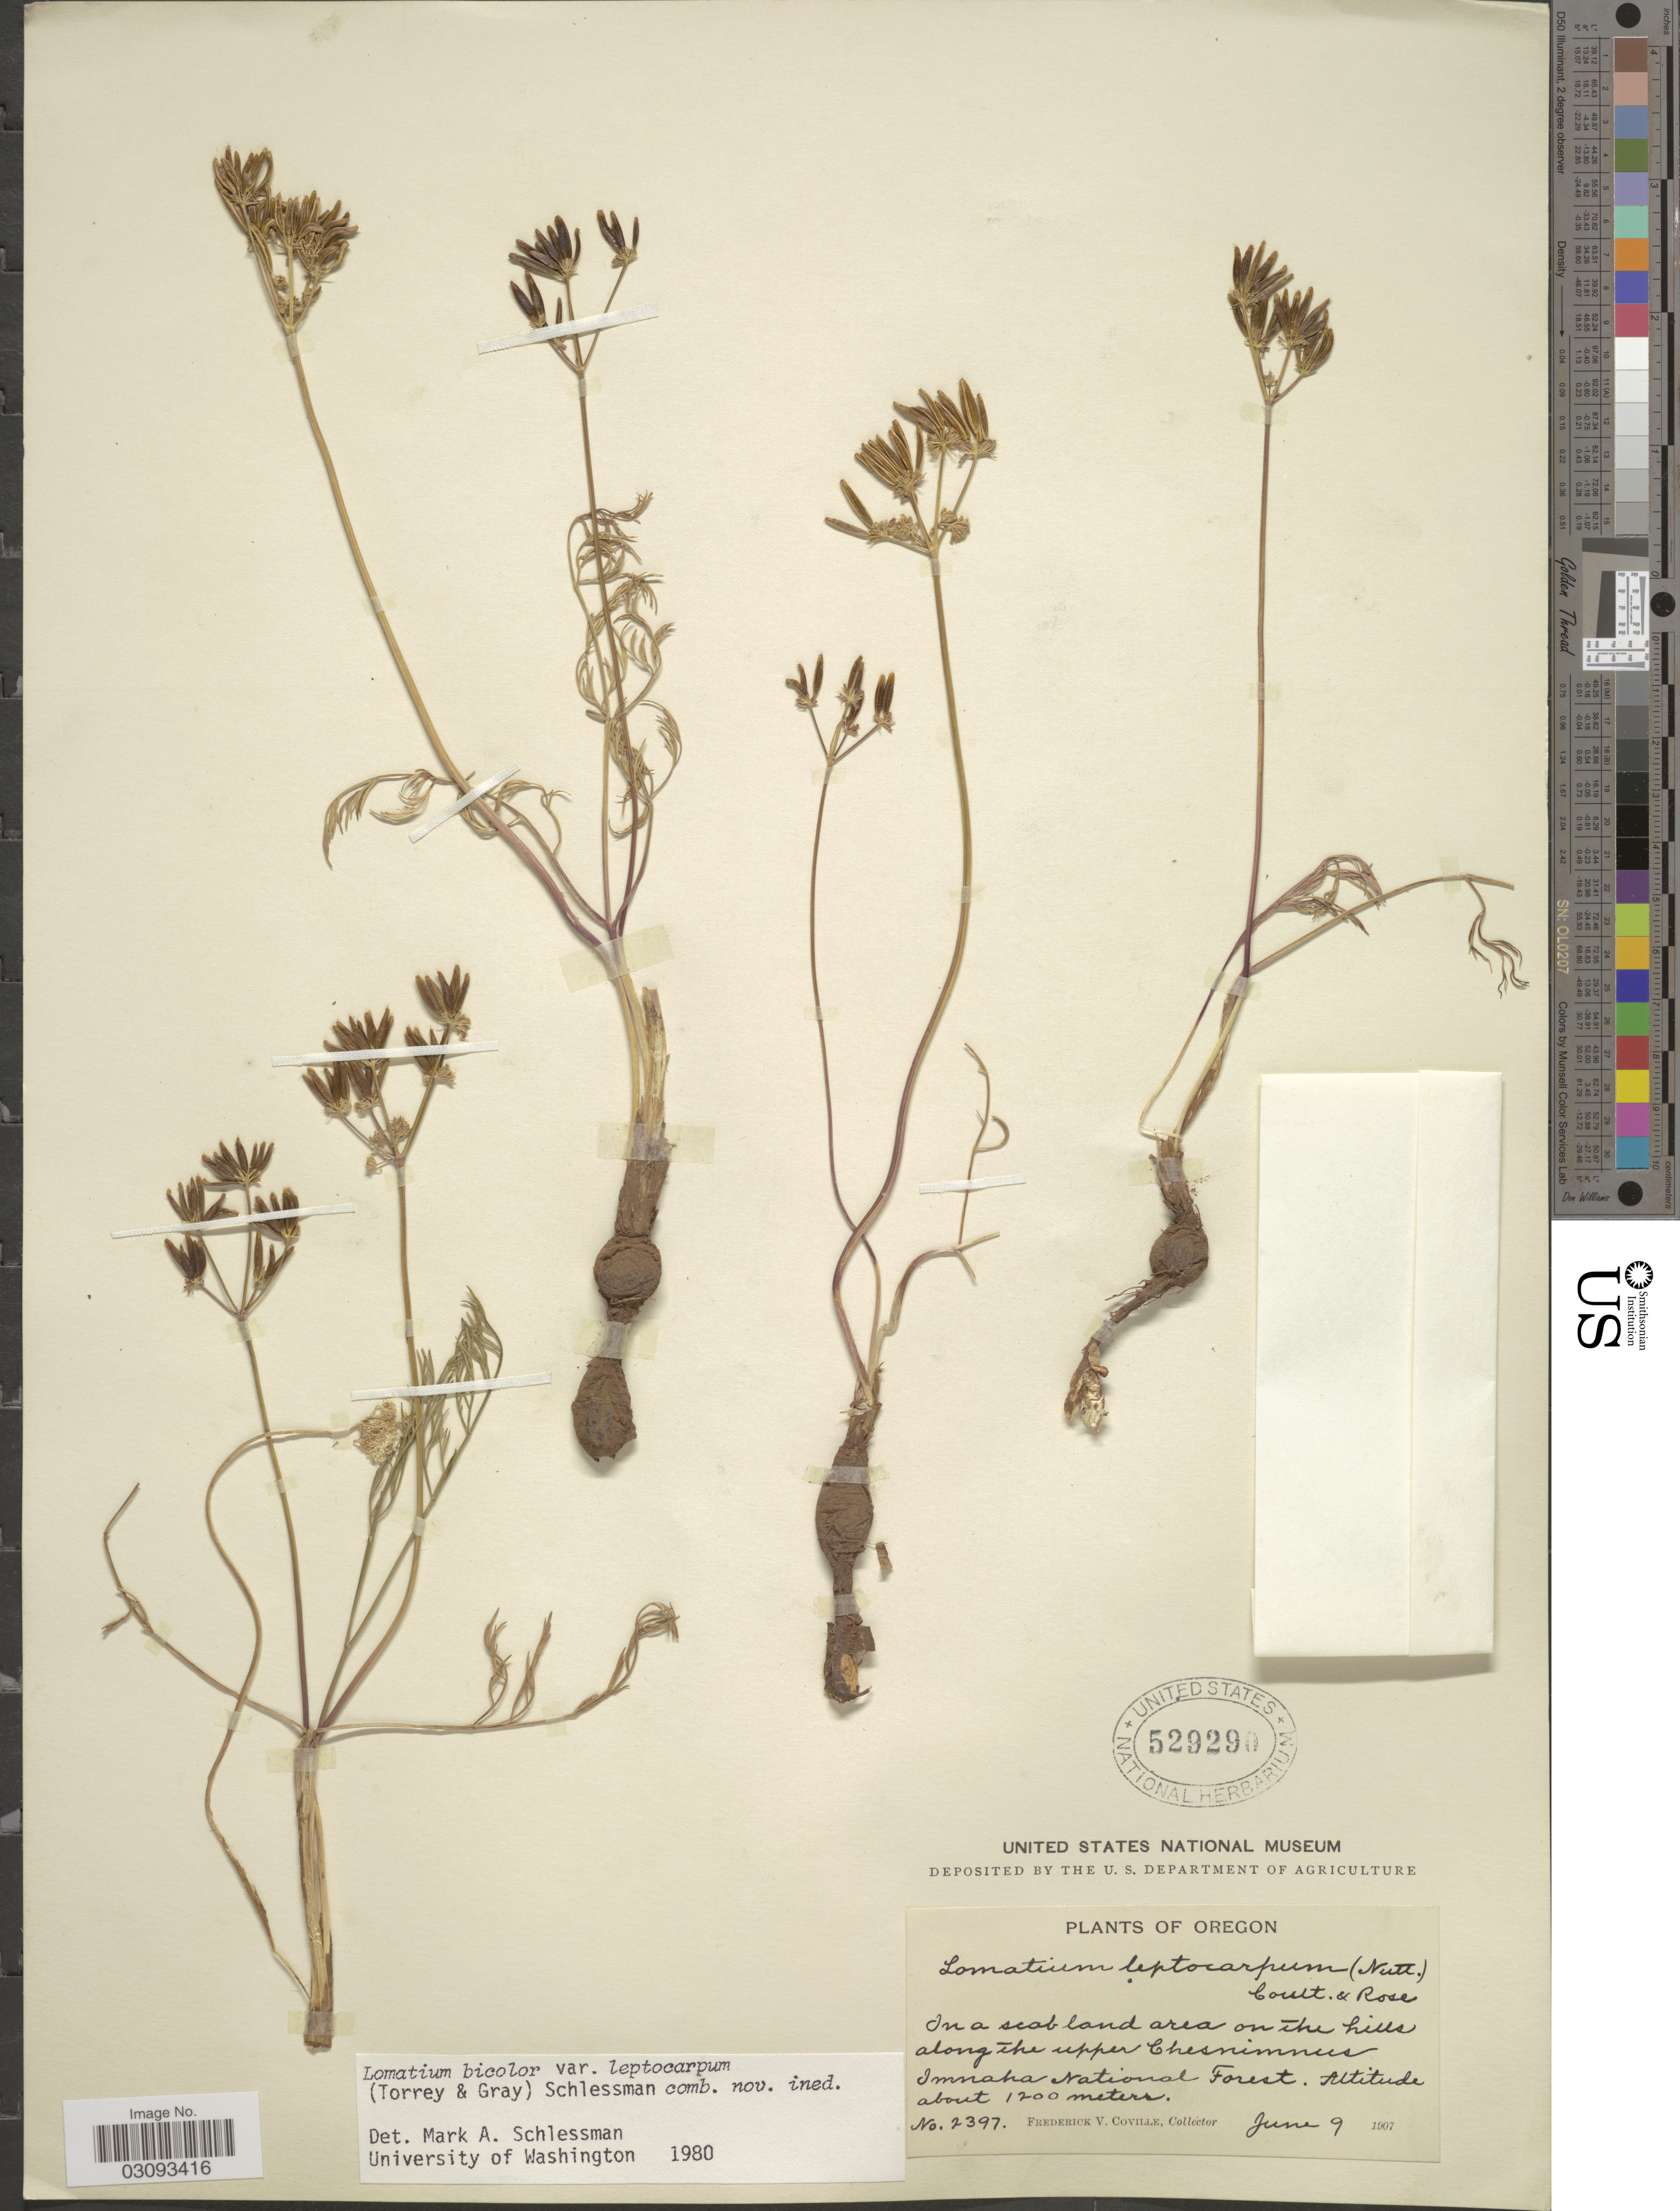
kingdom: Plantae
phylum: Tracheophyta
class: Magnoliopsida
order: Apiales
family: Apiaceae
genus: Lomatium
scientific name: Lomatium bicolor var. leptocarpum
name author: (Torr. & A. Gray) Schlessman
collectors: F. V. Coville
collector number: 2397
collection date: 1907-06-09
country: United States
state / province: Oregon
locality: In a scab land area on the hills along the upper Chesnimnus Imnaha National Forest.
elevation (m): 1200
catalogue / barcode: US 529290